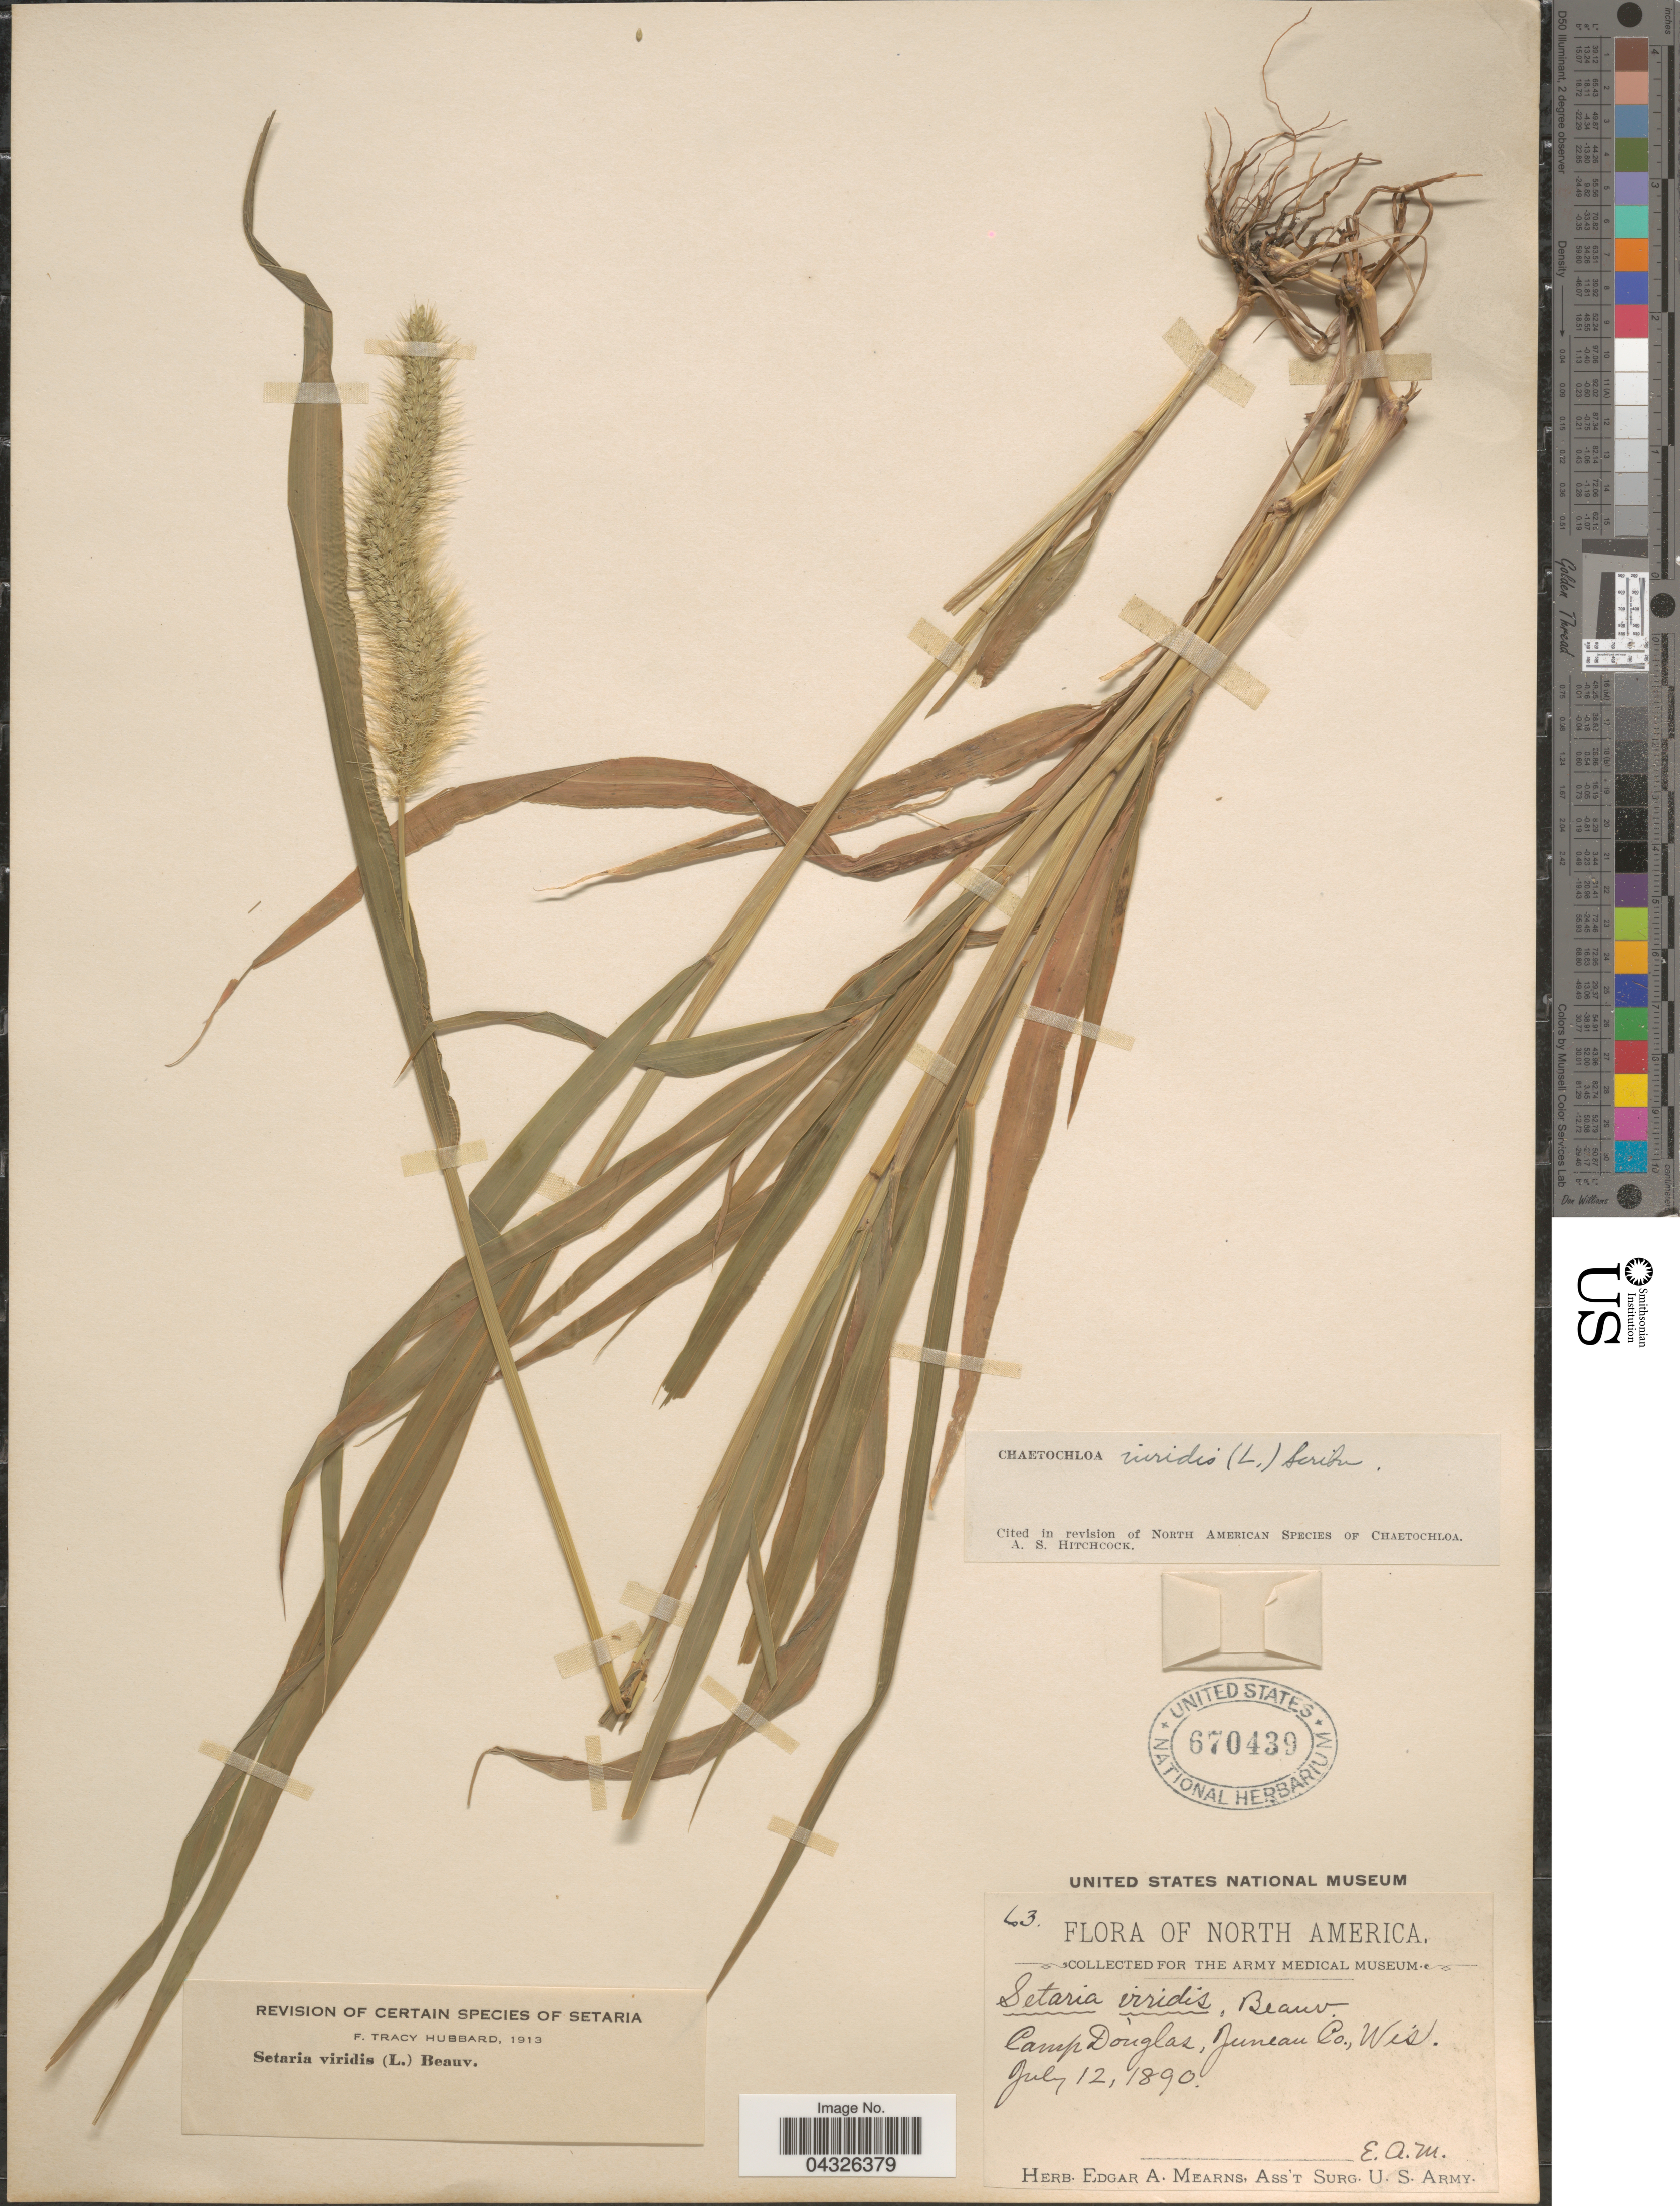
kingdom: Plantae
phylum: Tracheophyta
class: Liliopsida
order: Poales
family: Poaceae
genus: Setaria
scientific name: Setaria viridis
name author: (L.) P. Beauv.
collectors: E. A. Mearns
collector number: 63*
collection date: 1890-07-12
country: United States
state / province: Wisconsin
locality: Camp Douglas, Juneau Co.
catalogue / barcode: US 670439